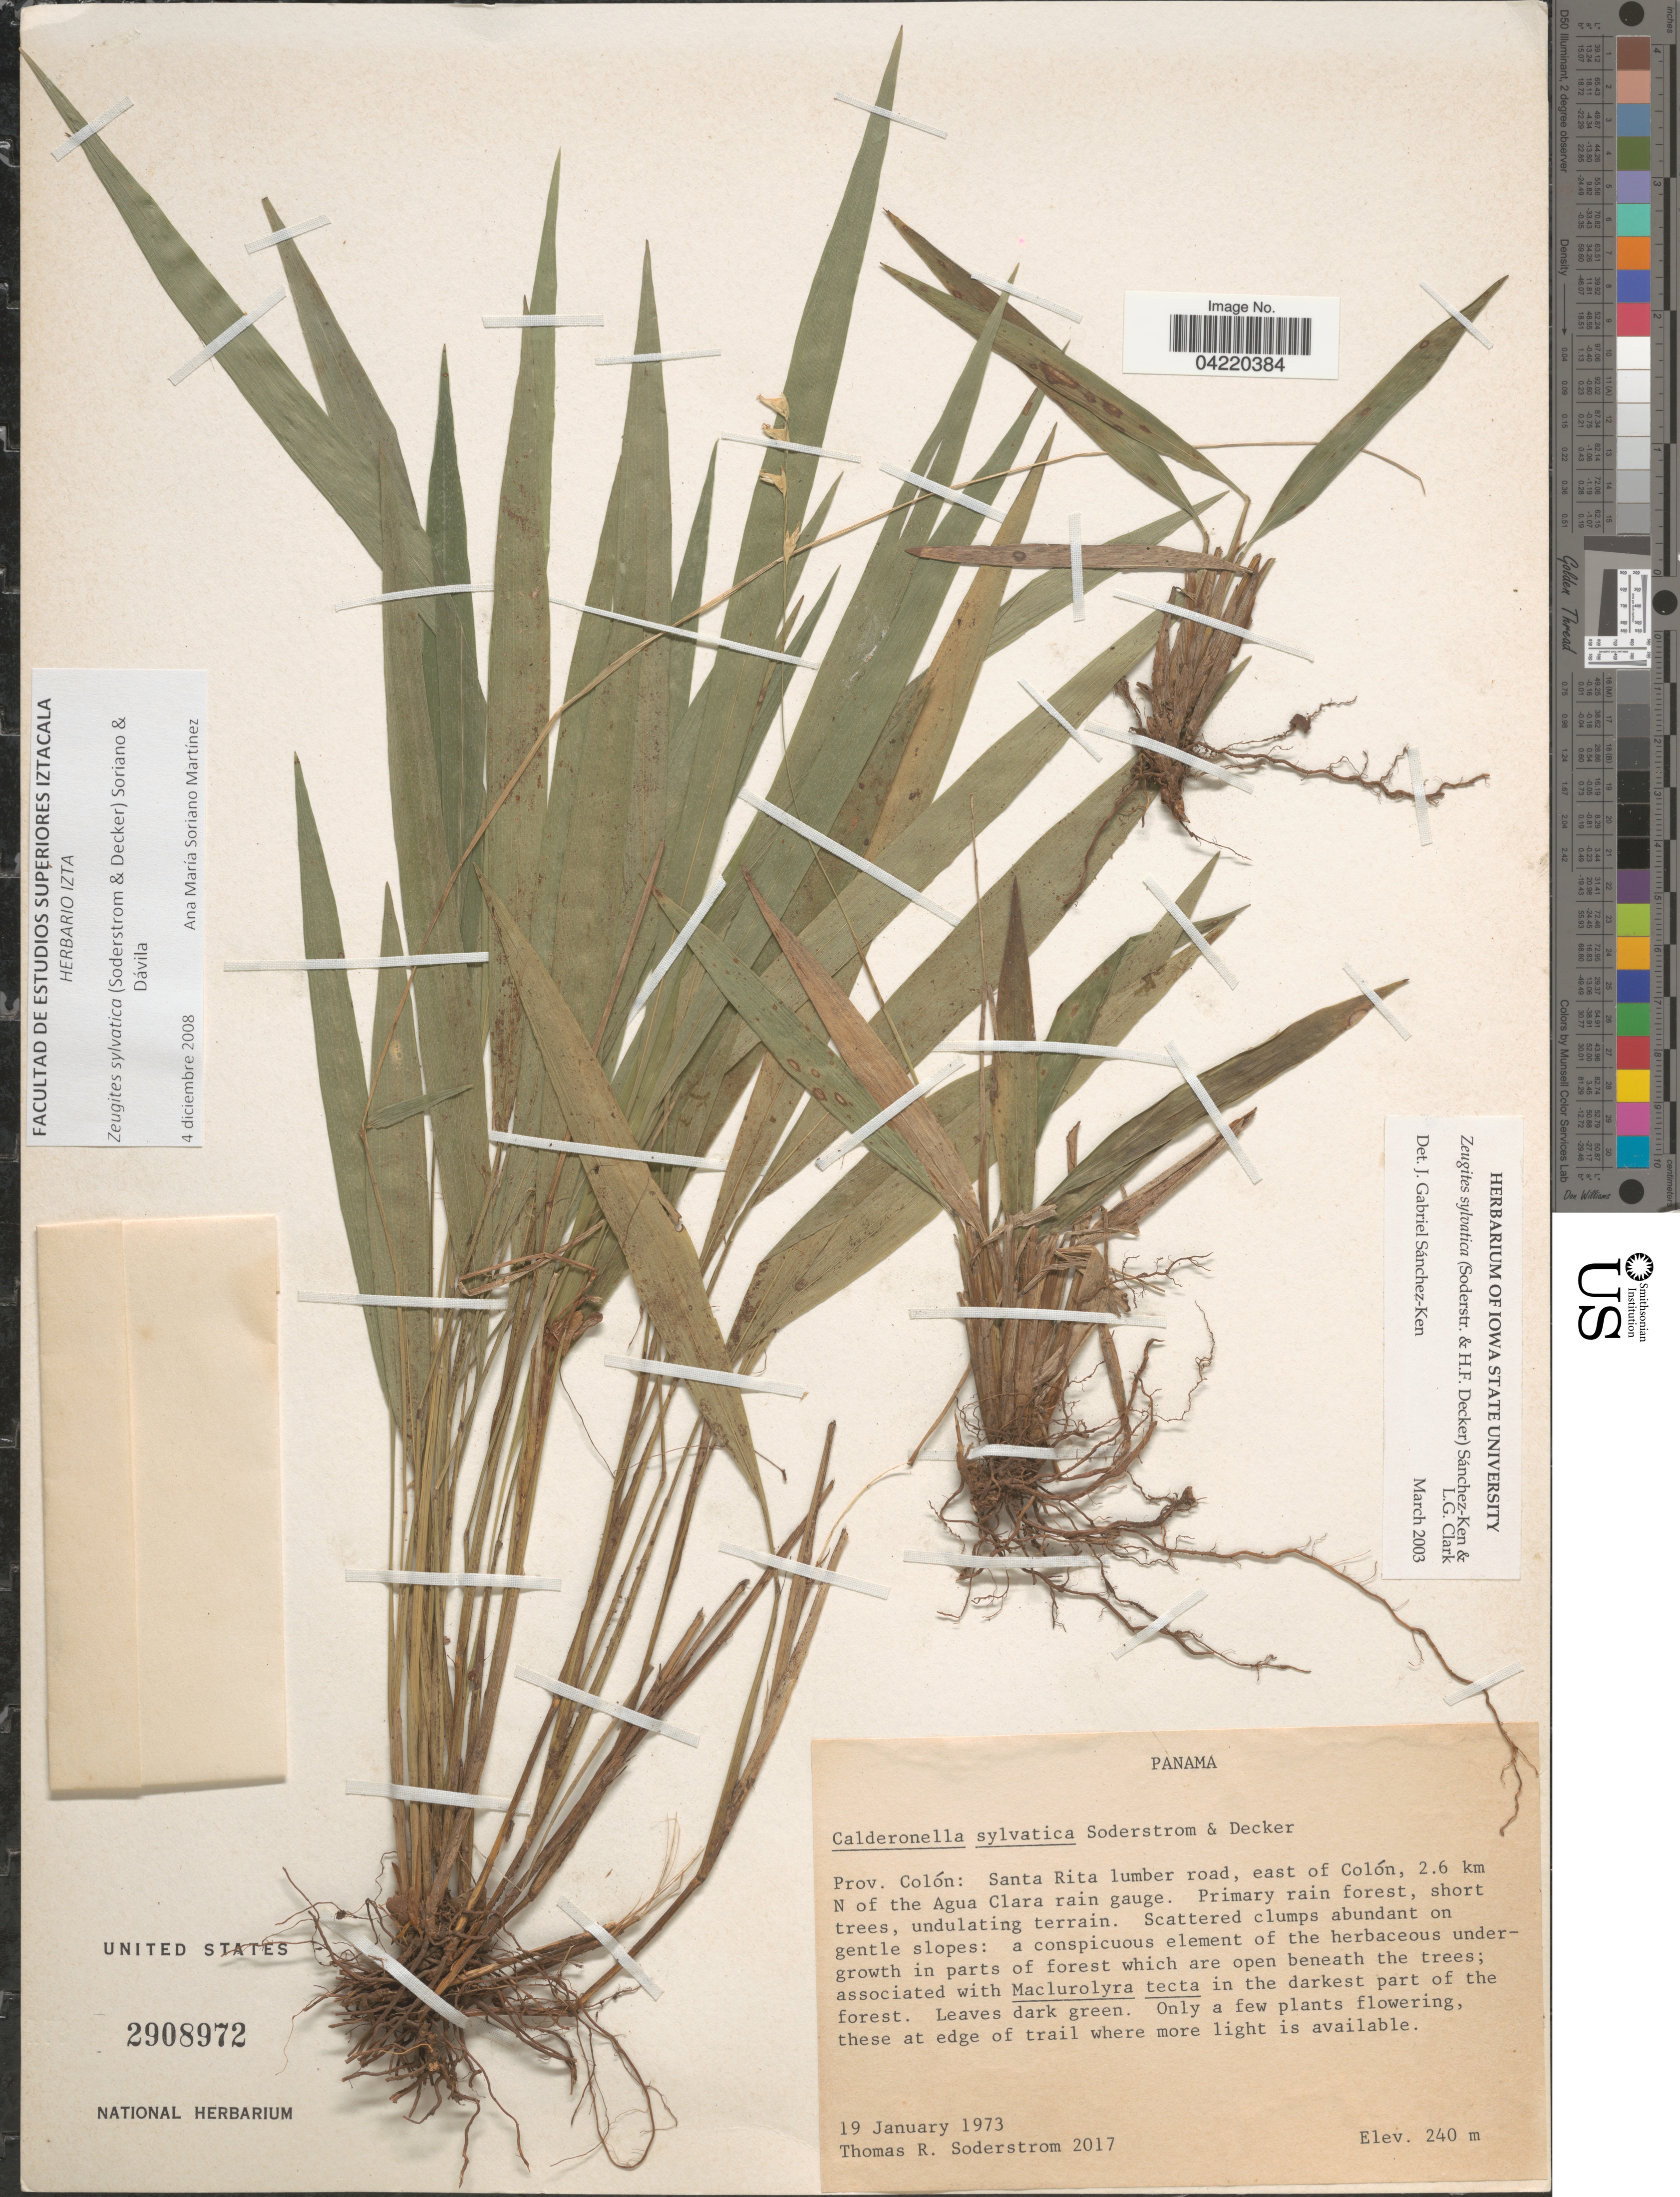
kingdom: Plantae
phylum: Tracheophyta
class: Liliopsida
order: Poales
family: Poaceae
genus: Zeugites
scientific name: Zeugites sylvaticus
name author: (Soderstr. & H. F. Decker) A.M. Soriano & Dávila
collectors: T. R. Soderstrom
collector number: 2017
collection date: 1973-01-19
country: Panama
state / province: Colón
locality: Santa Rita lumber road, east of Colón, 2.6 km N of the Agua Clara rain gauge.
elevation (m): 240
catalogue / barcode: US 2908972